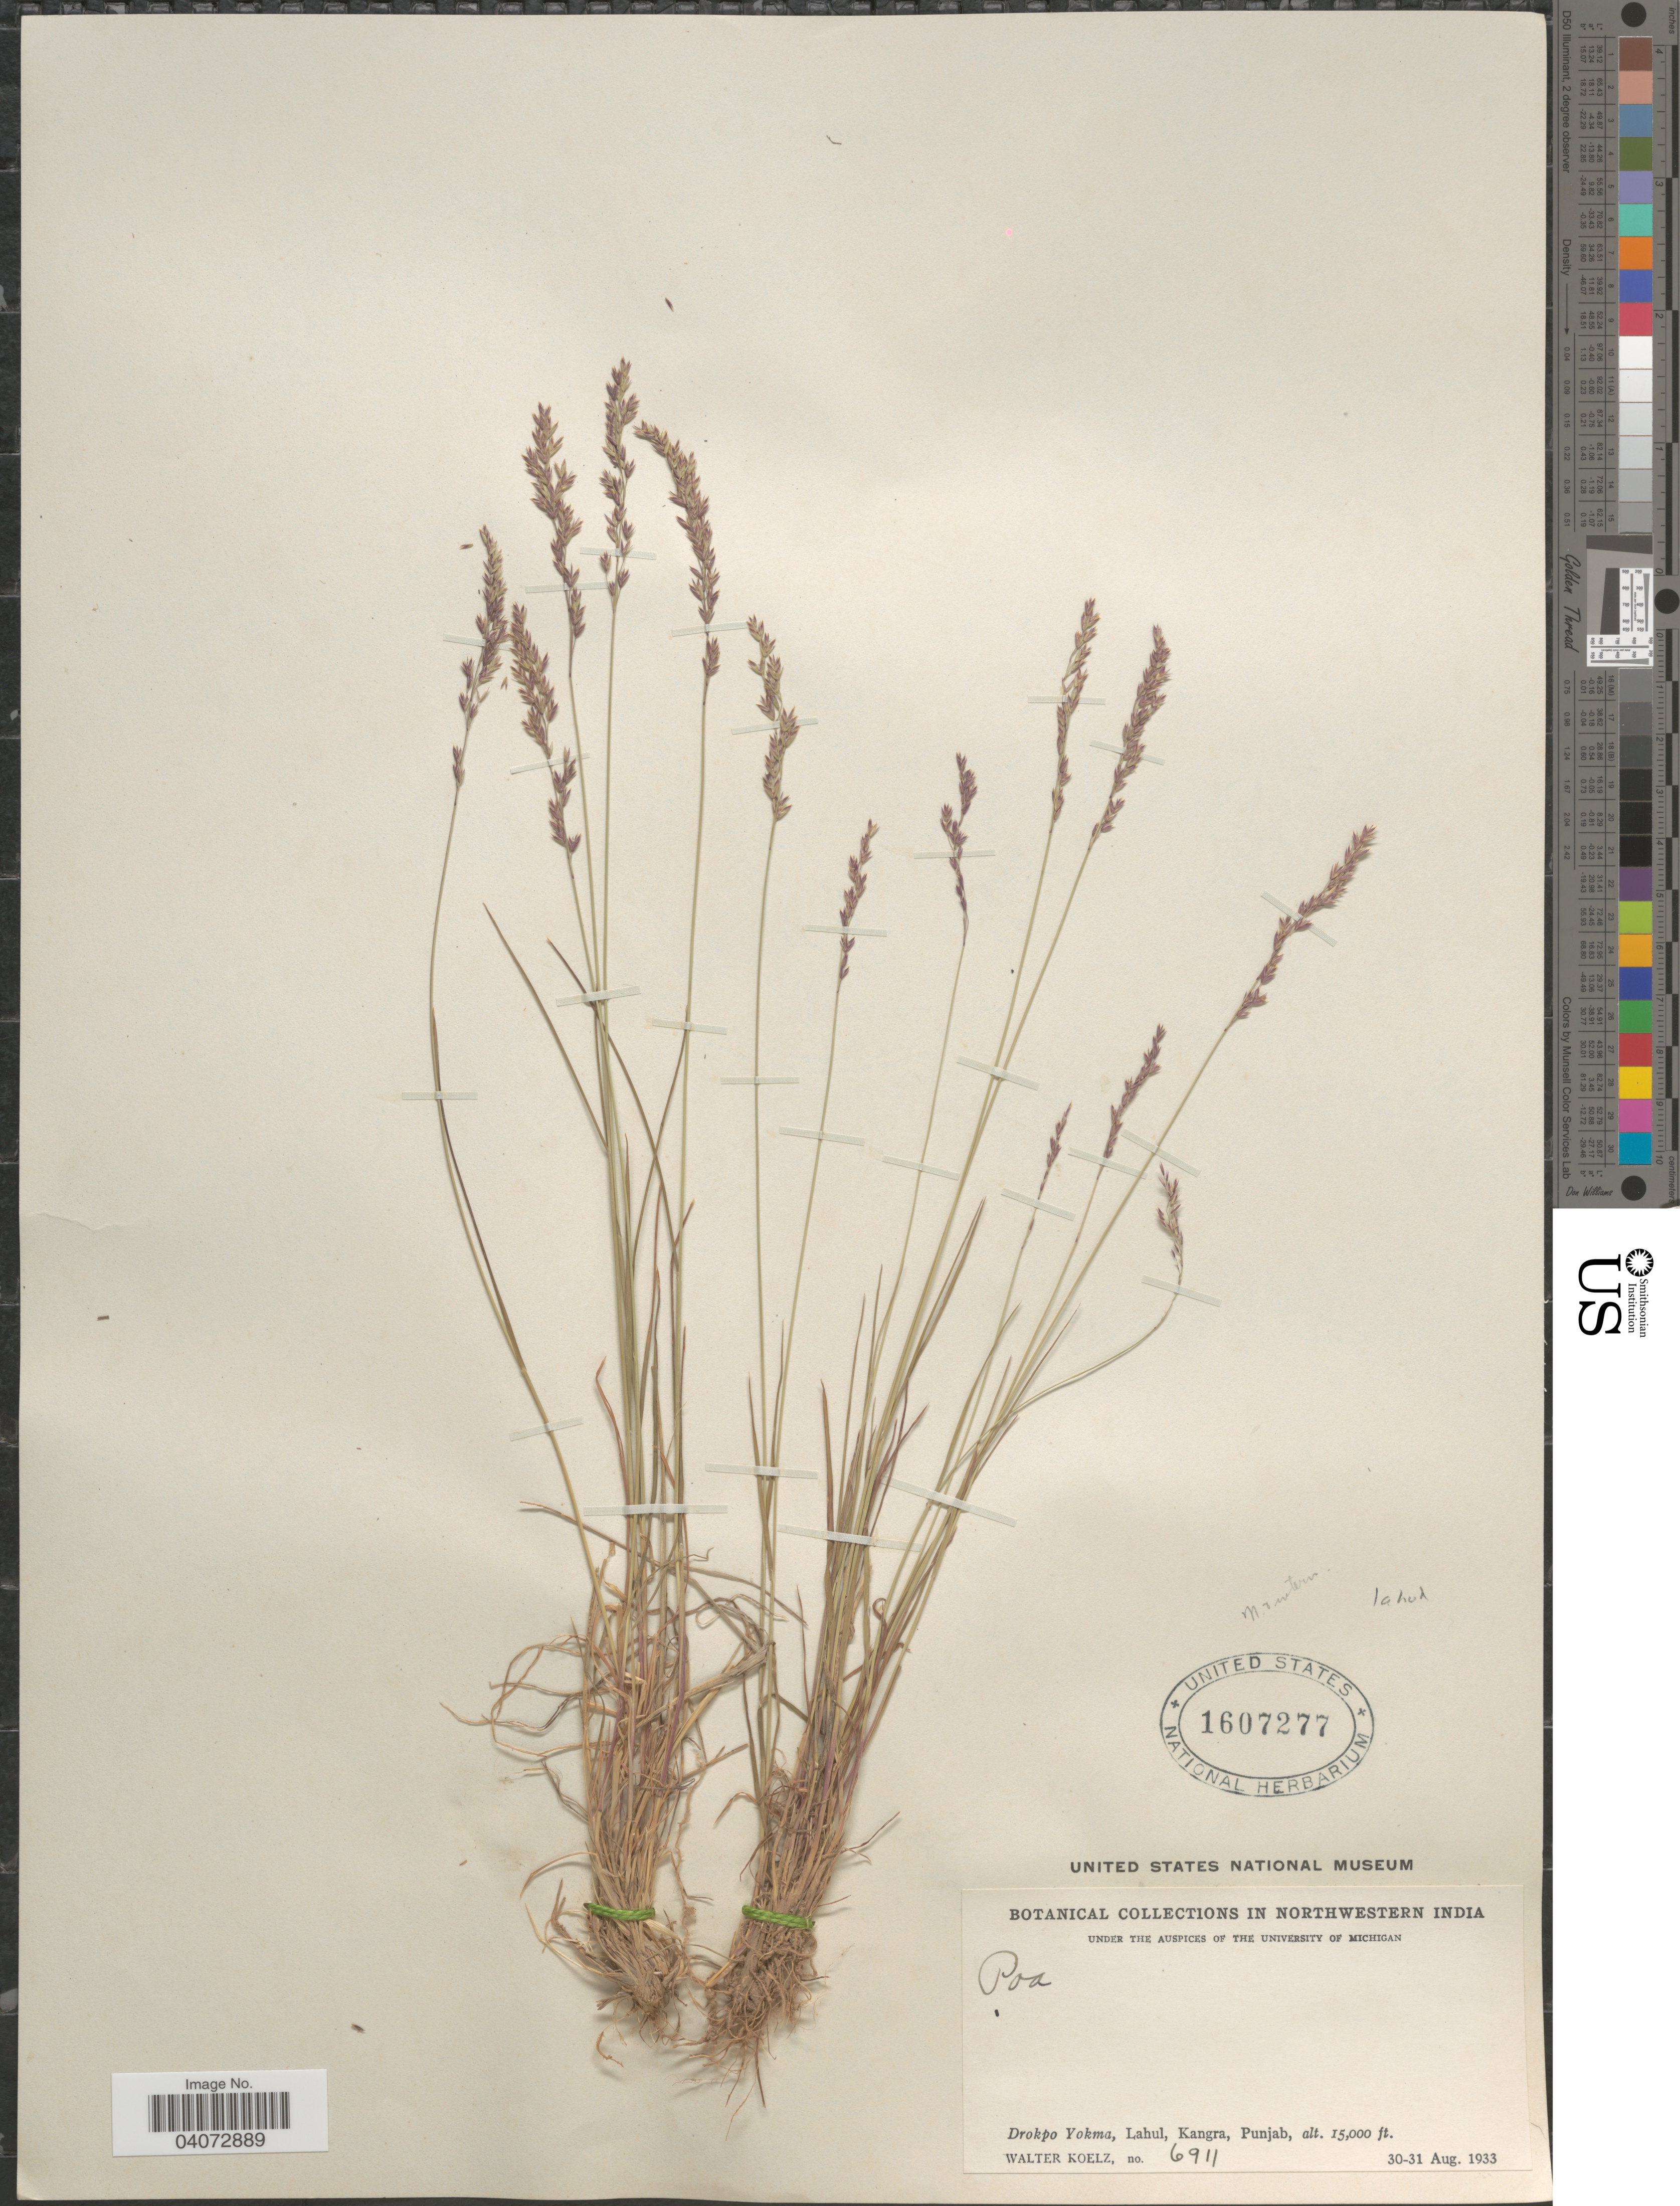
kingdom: Plantae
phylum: Tracheophyta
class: Liliopsida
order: Poales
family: Poaceae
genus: Poa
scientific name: Poa albertii subsp. lahulensis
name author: (Bor) Olonova & G.H. Zhu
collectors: W. N. Koelz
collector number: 6911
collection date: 1933-08-30/1933-08-31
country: India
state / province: Punjab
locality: Northwestern India. Drokpo Yokma, Lahul, Kangra.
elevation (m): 4572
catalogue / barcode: US 1607277